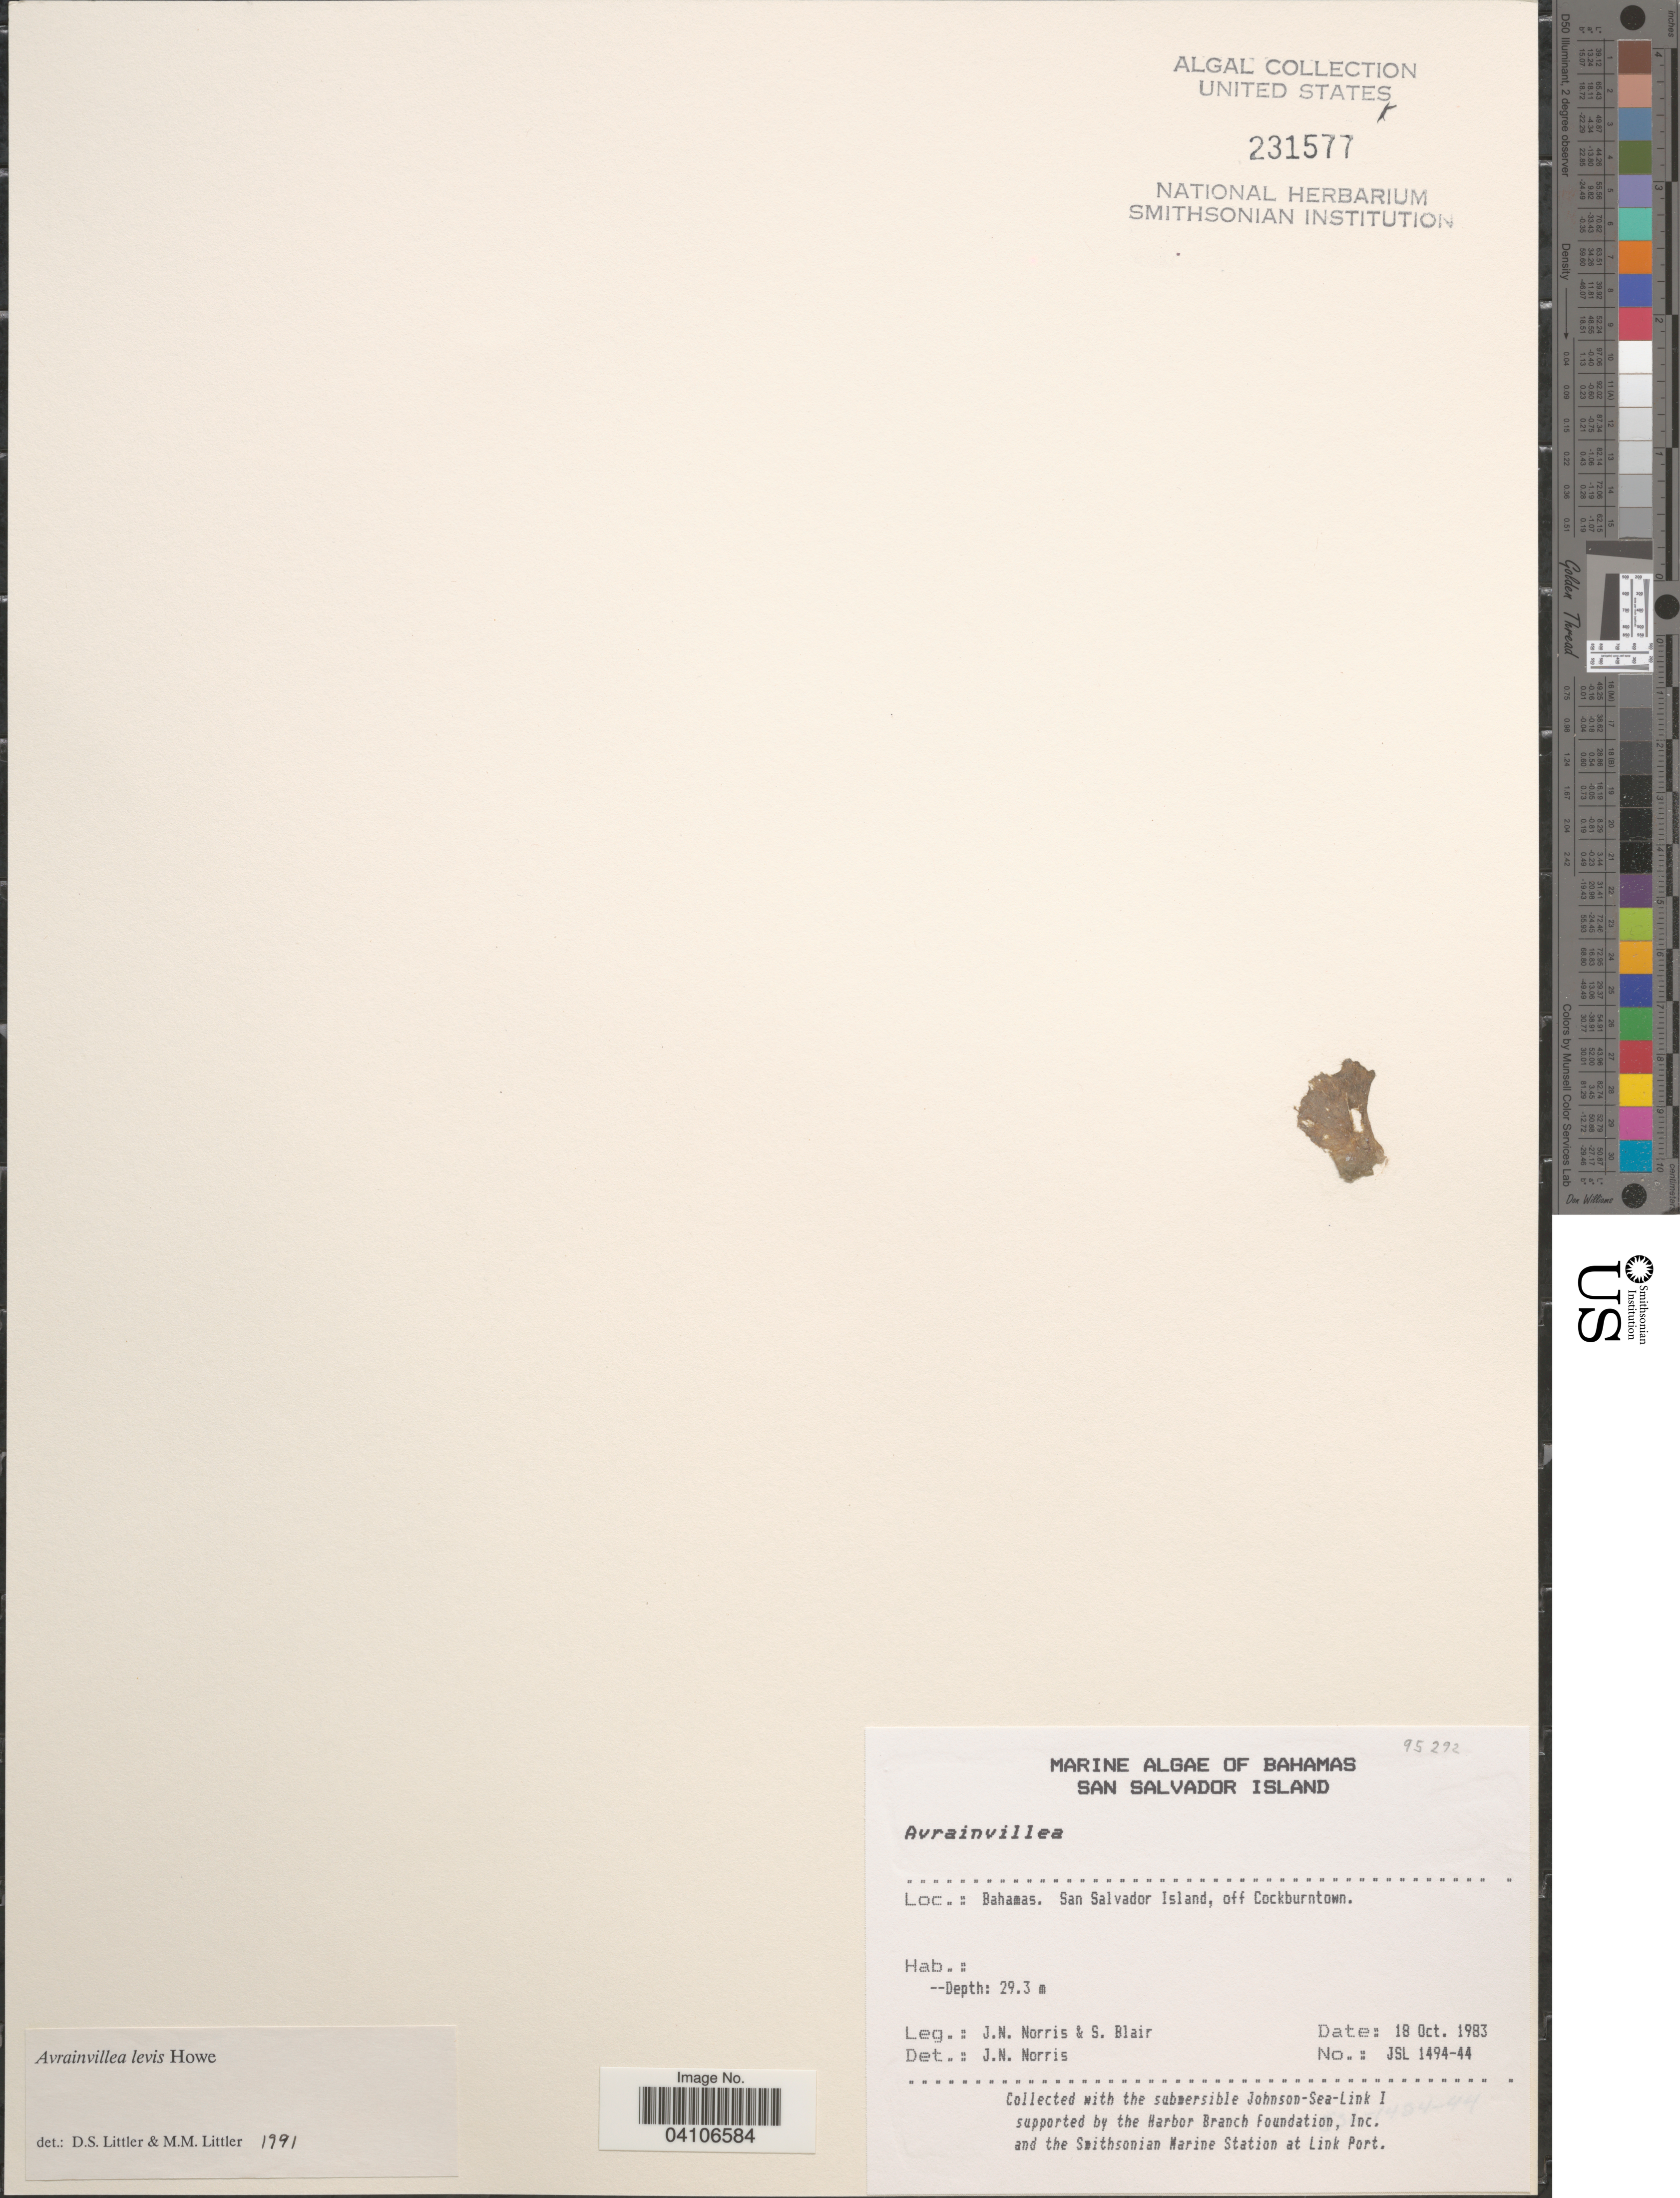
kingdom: Plantae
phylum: Chlorophyta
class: Ulvophyceae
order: Bryopsidales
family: Dichotomosiphonaceae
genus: Avrainvillea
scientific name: Avrainvillea levis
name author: M. Howe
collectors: J. Norris & S. M. Blair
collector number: JSL 1494-44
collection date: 1983-10-18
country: Bahamas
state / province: San Salvador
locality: San Salvador Island, off Cockburntown.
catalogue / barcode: US 231577